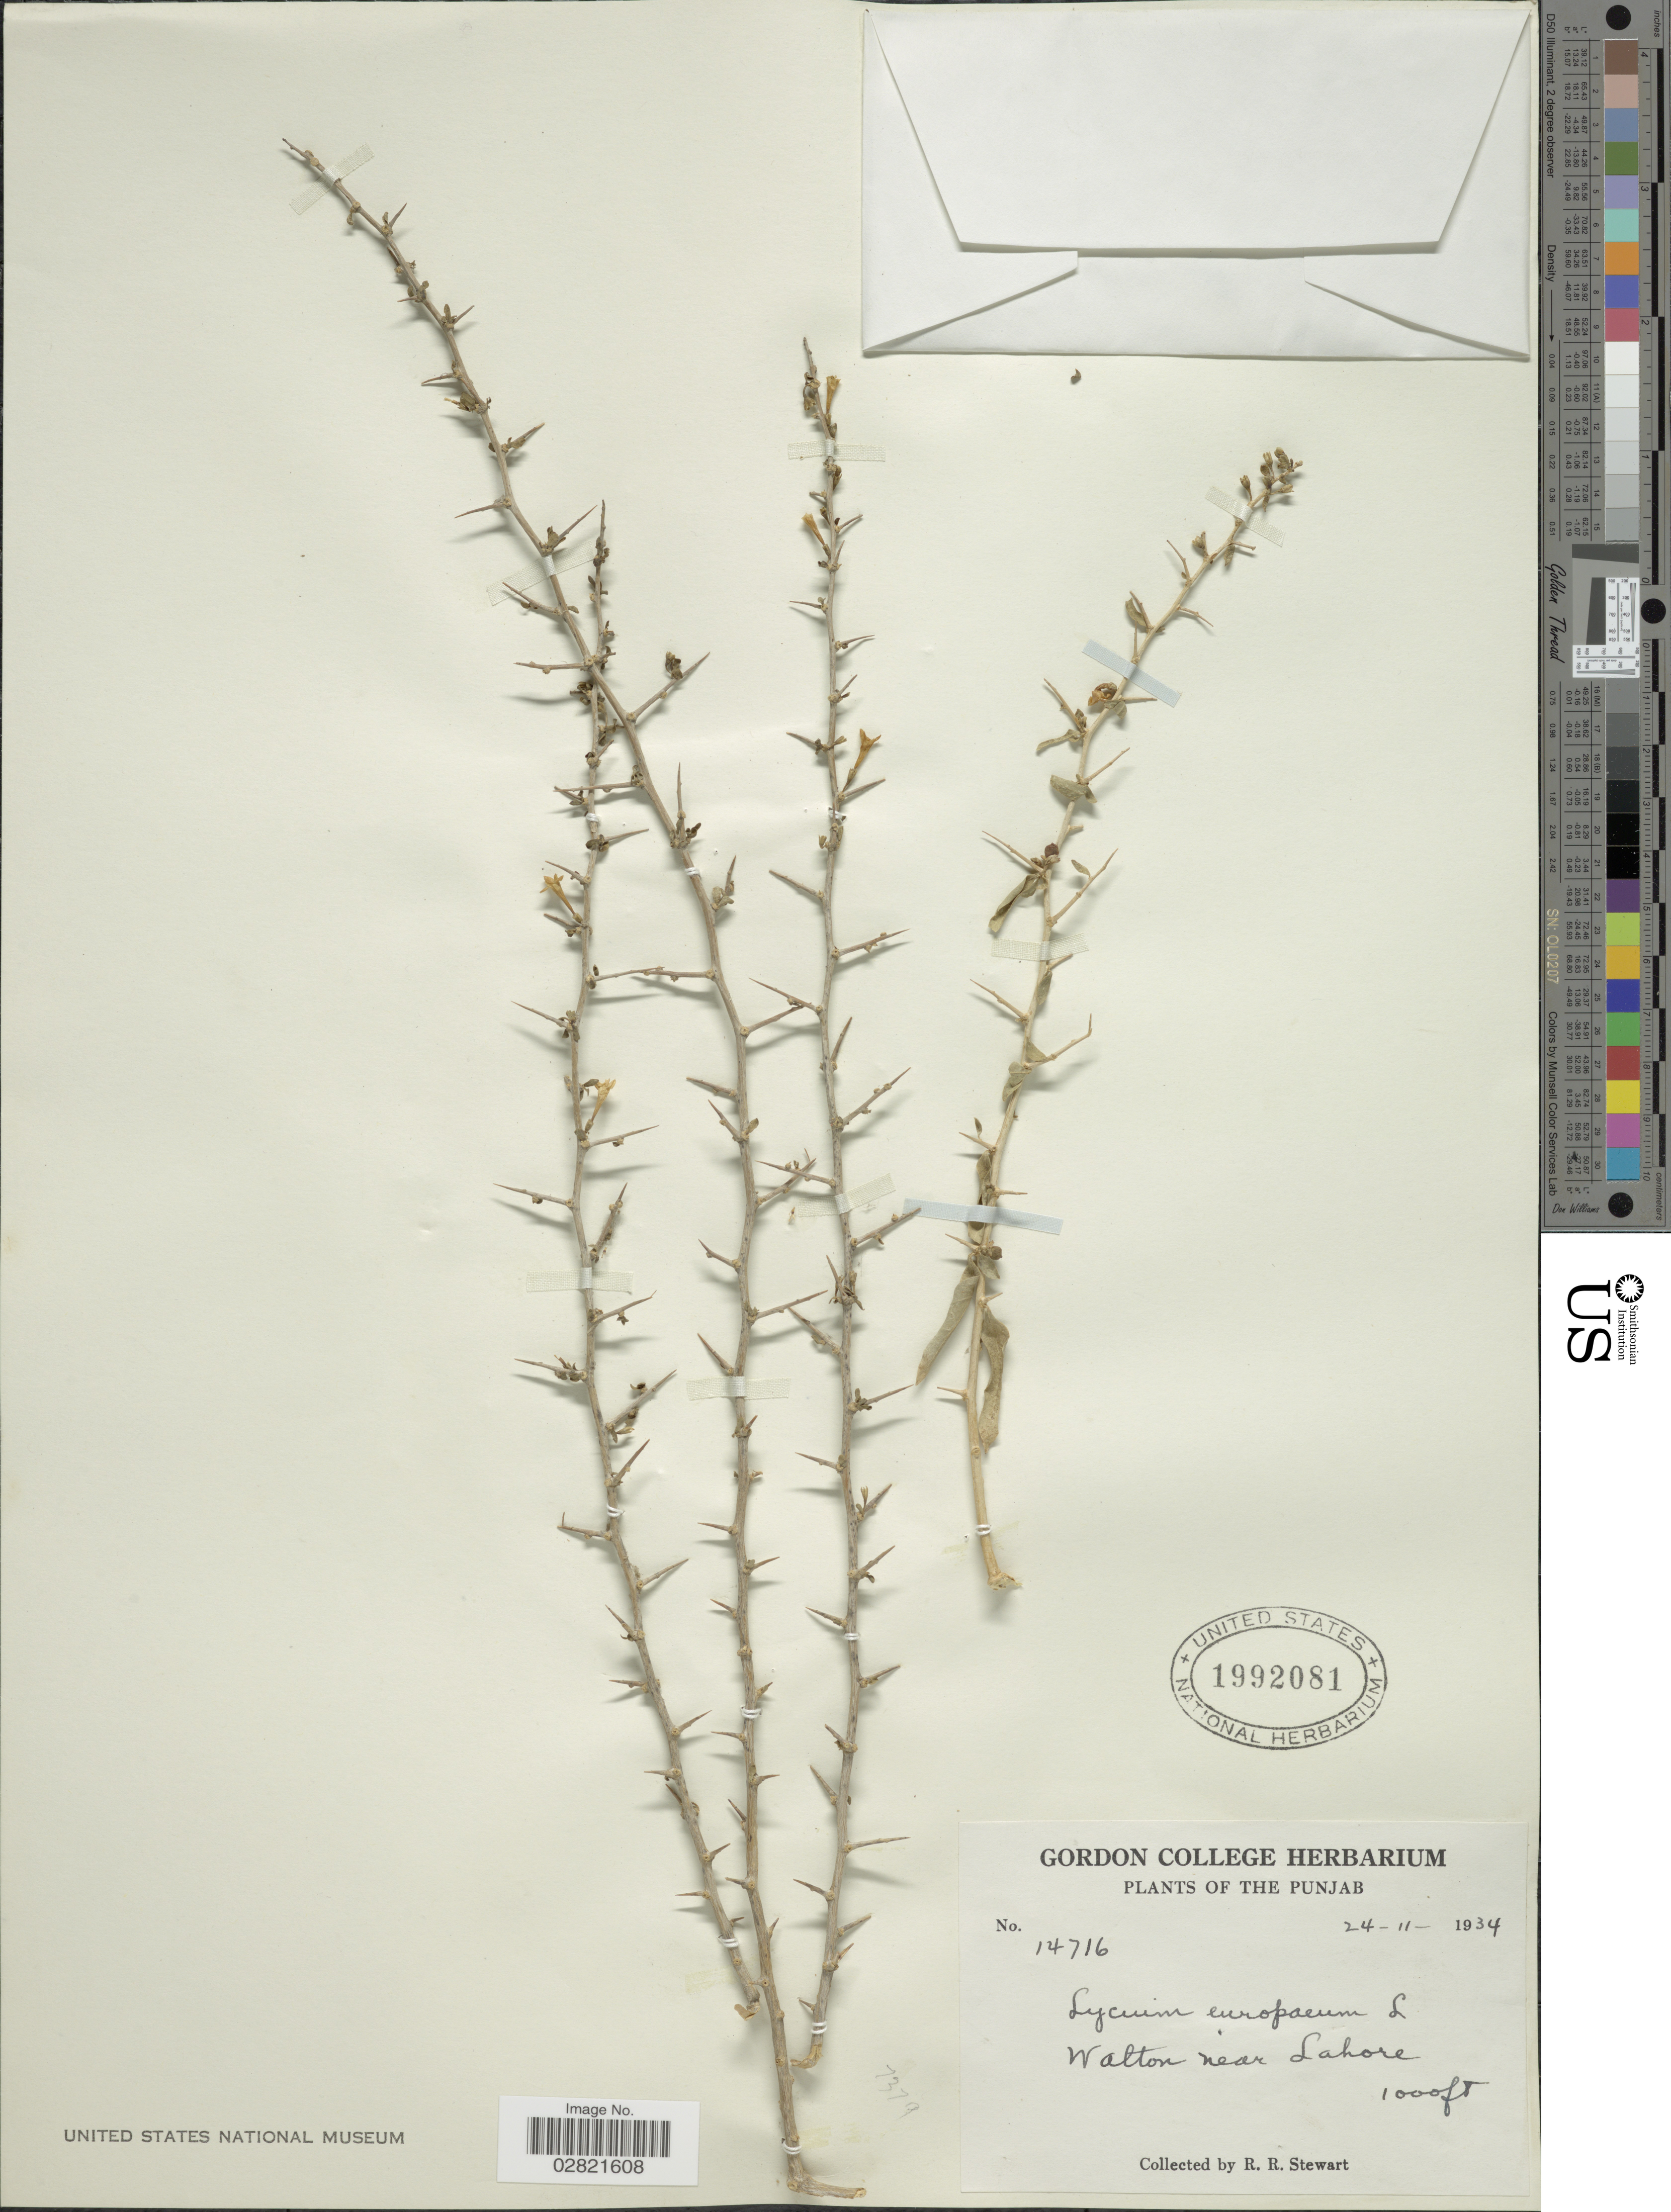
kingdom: Plantae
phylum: Tracheophyta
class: Magnoliopsida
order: Solanales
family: Solanaceae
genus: Lycium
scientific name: Lycium europaeum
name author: L.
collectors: R. R. Stewart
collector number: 14716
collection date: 1934-11-24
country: Pakistan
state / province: Punjab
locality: Punjab. Walton near Lahore.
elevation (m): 305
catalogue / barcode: US 1992081